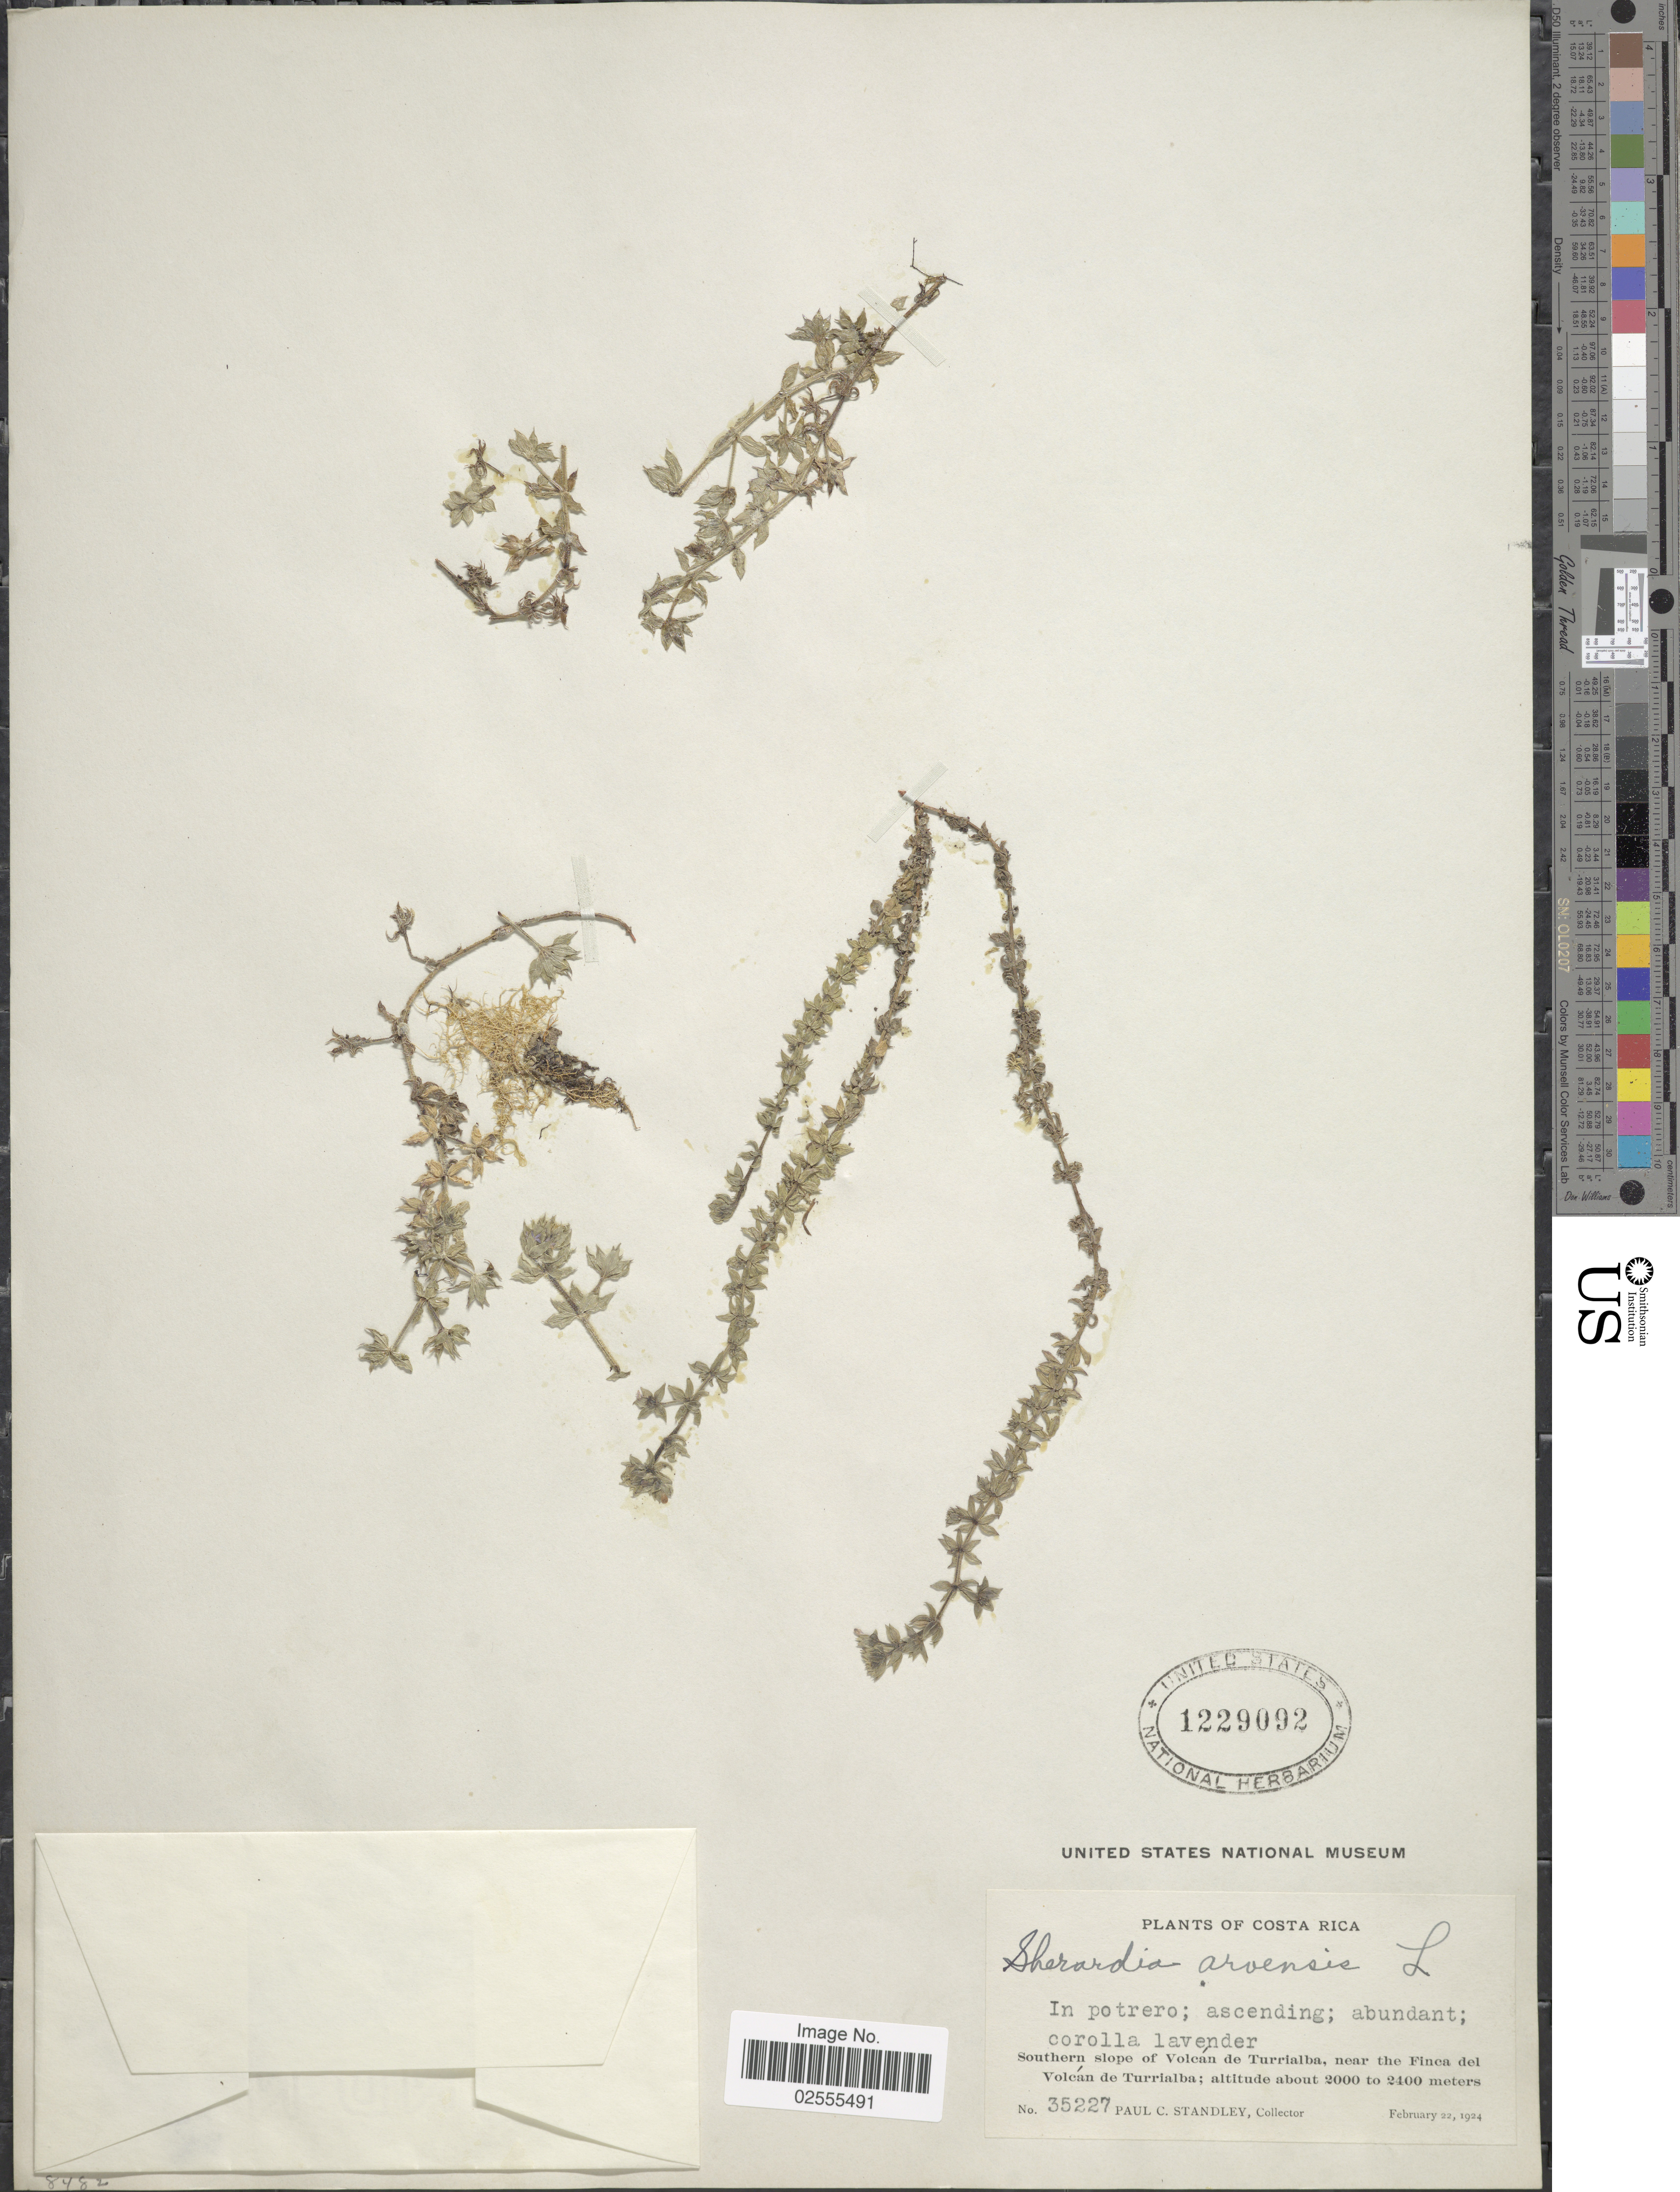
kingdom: Plantae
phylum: Tracheophyta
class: Magnoliopsida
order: Gentianales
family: Rubiaceae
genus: Sherardia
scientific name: Sherardia arvensis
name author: L.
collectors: P. C. Standley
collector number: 35227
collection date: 1924-02-22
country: Costa Rica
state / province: Cartago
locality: In potrero, Southern slope of Volcan Turrialba, near the Finca del Volcan de Turrialba.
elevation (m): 2000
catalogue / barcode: US 1229092